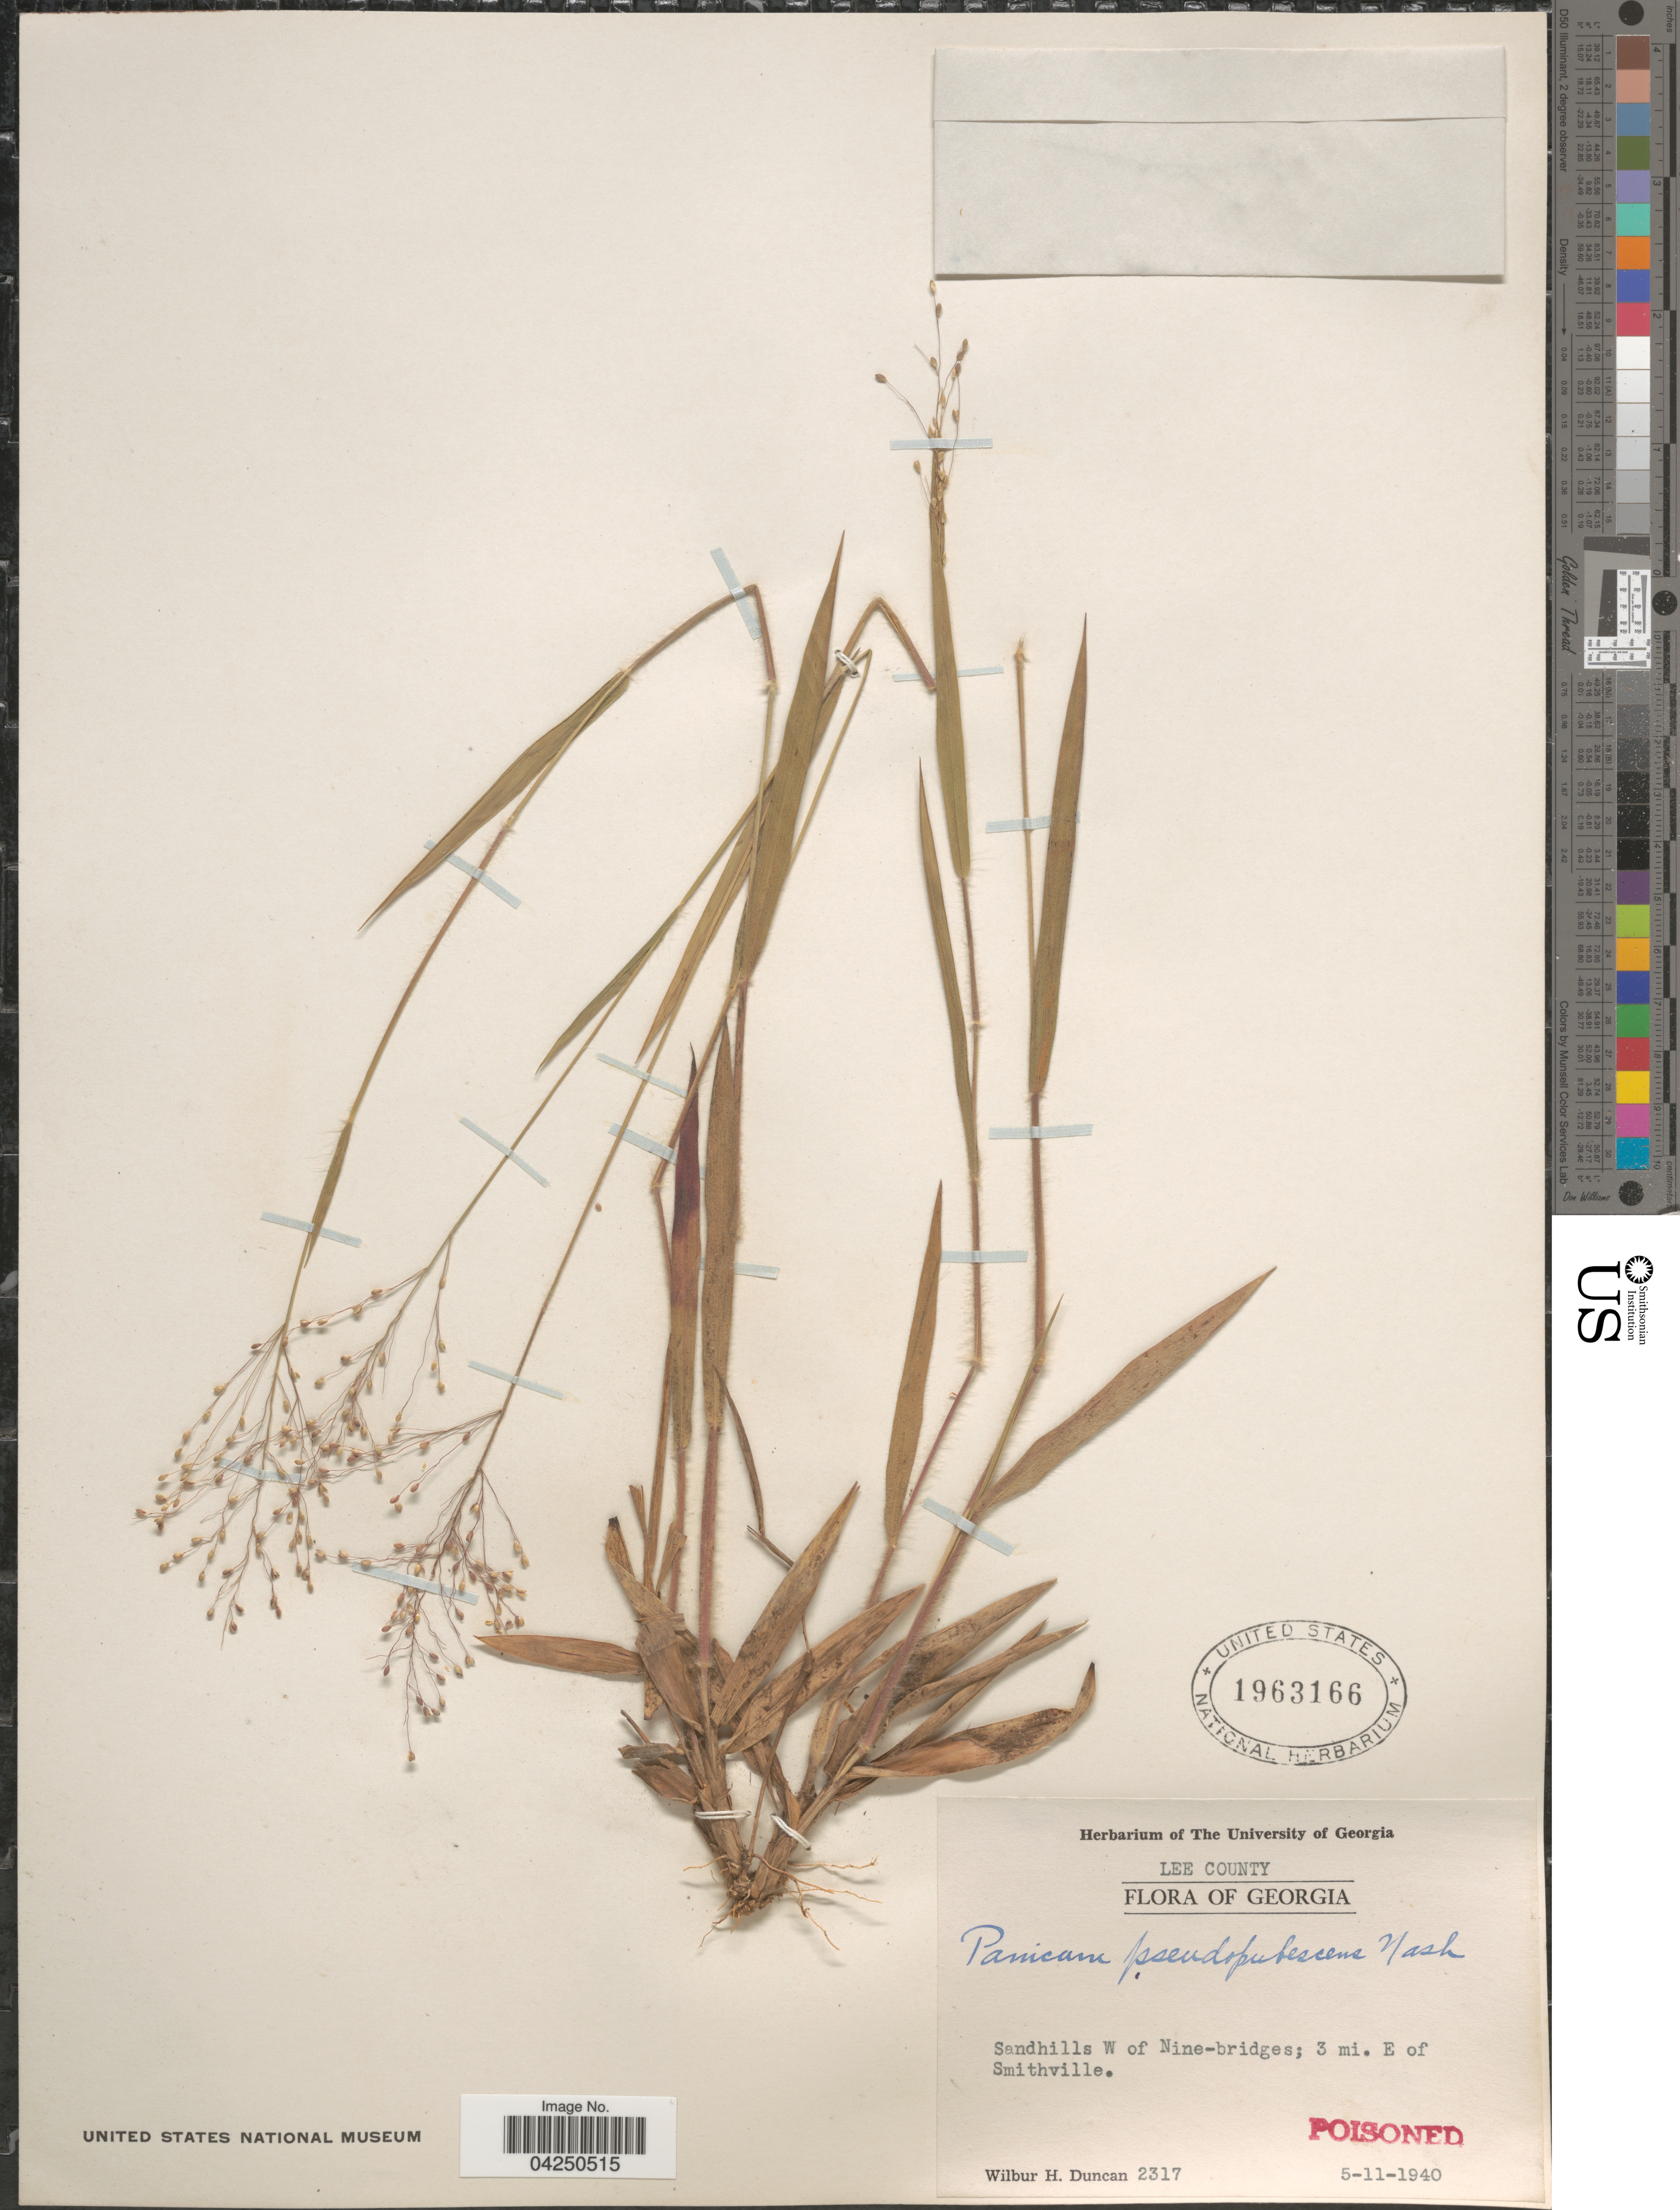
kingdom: Plantae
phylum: Tracheophyta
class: Liliopsida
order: Poales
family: Poaceae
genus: Dichanthelium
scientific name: Dichanthelium acuminatum var. acuminatum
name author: (Sw.) Gould & C.A. Clark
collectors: W. H. Duncan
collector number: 2317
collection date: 1940-05-11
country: United States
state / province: Georgia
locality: Lee County. Sandhills W of Nine-bridges; 3 mi. E of Smithville.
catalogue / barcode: US 1963166